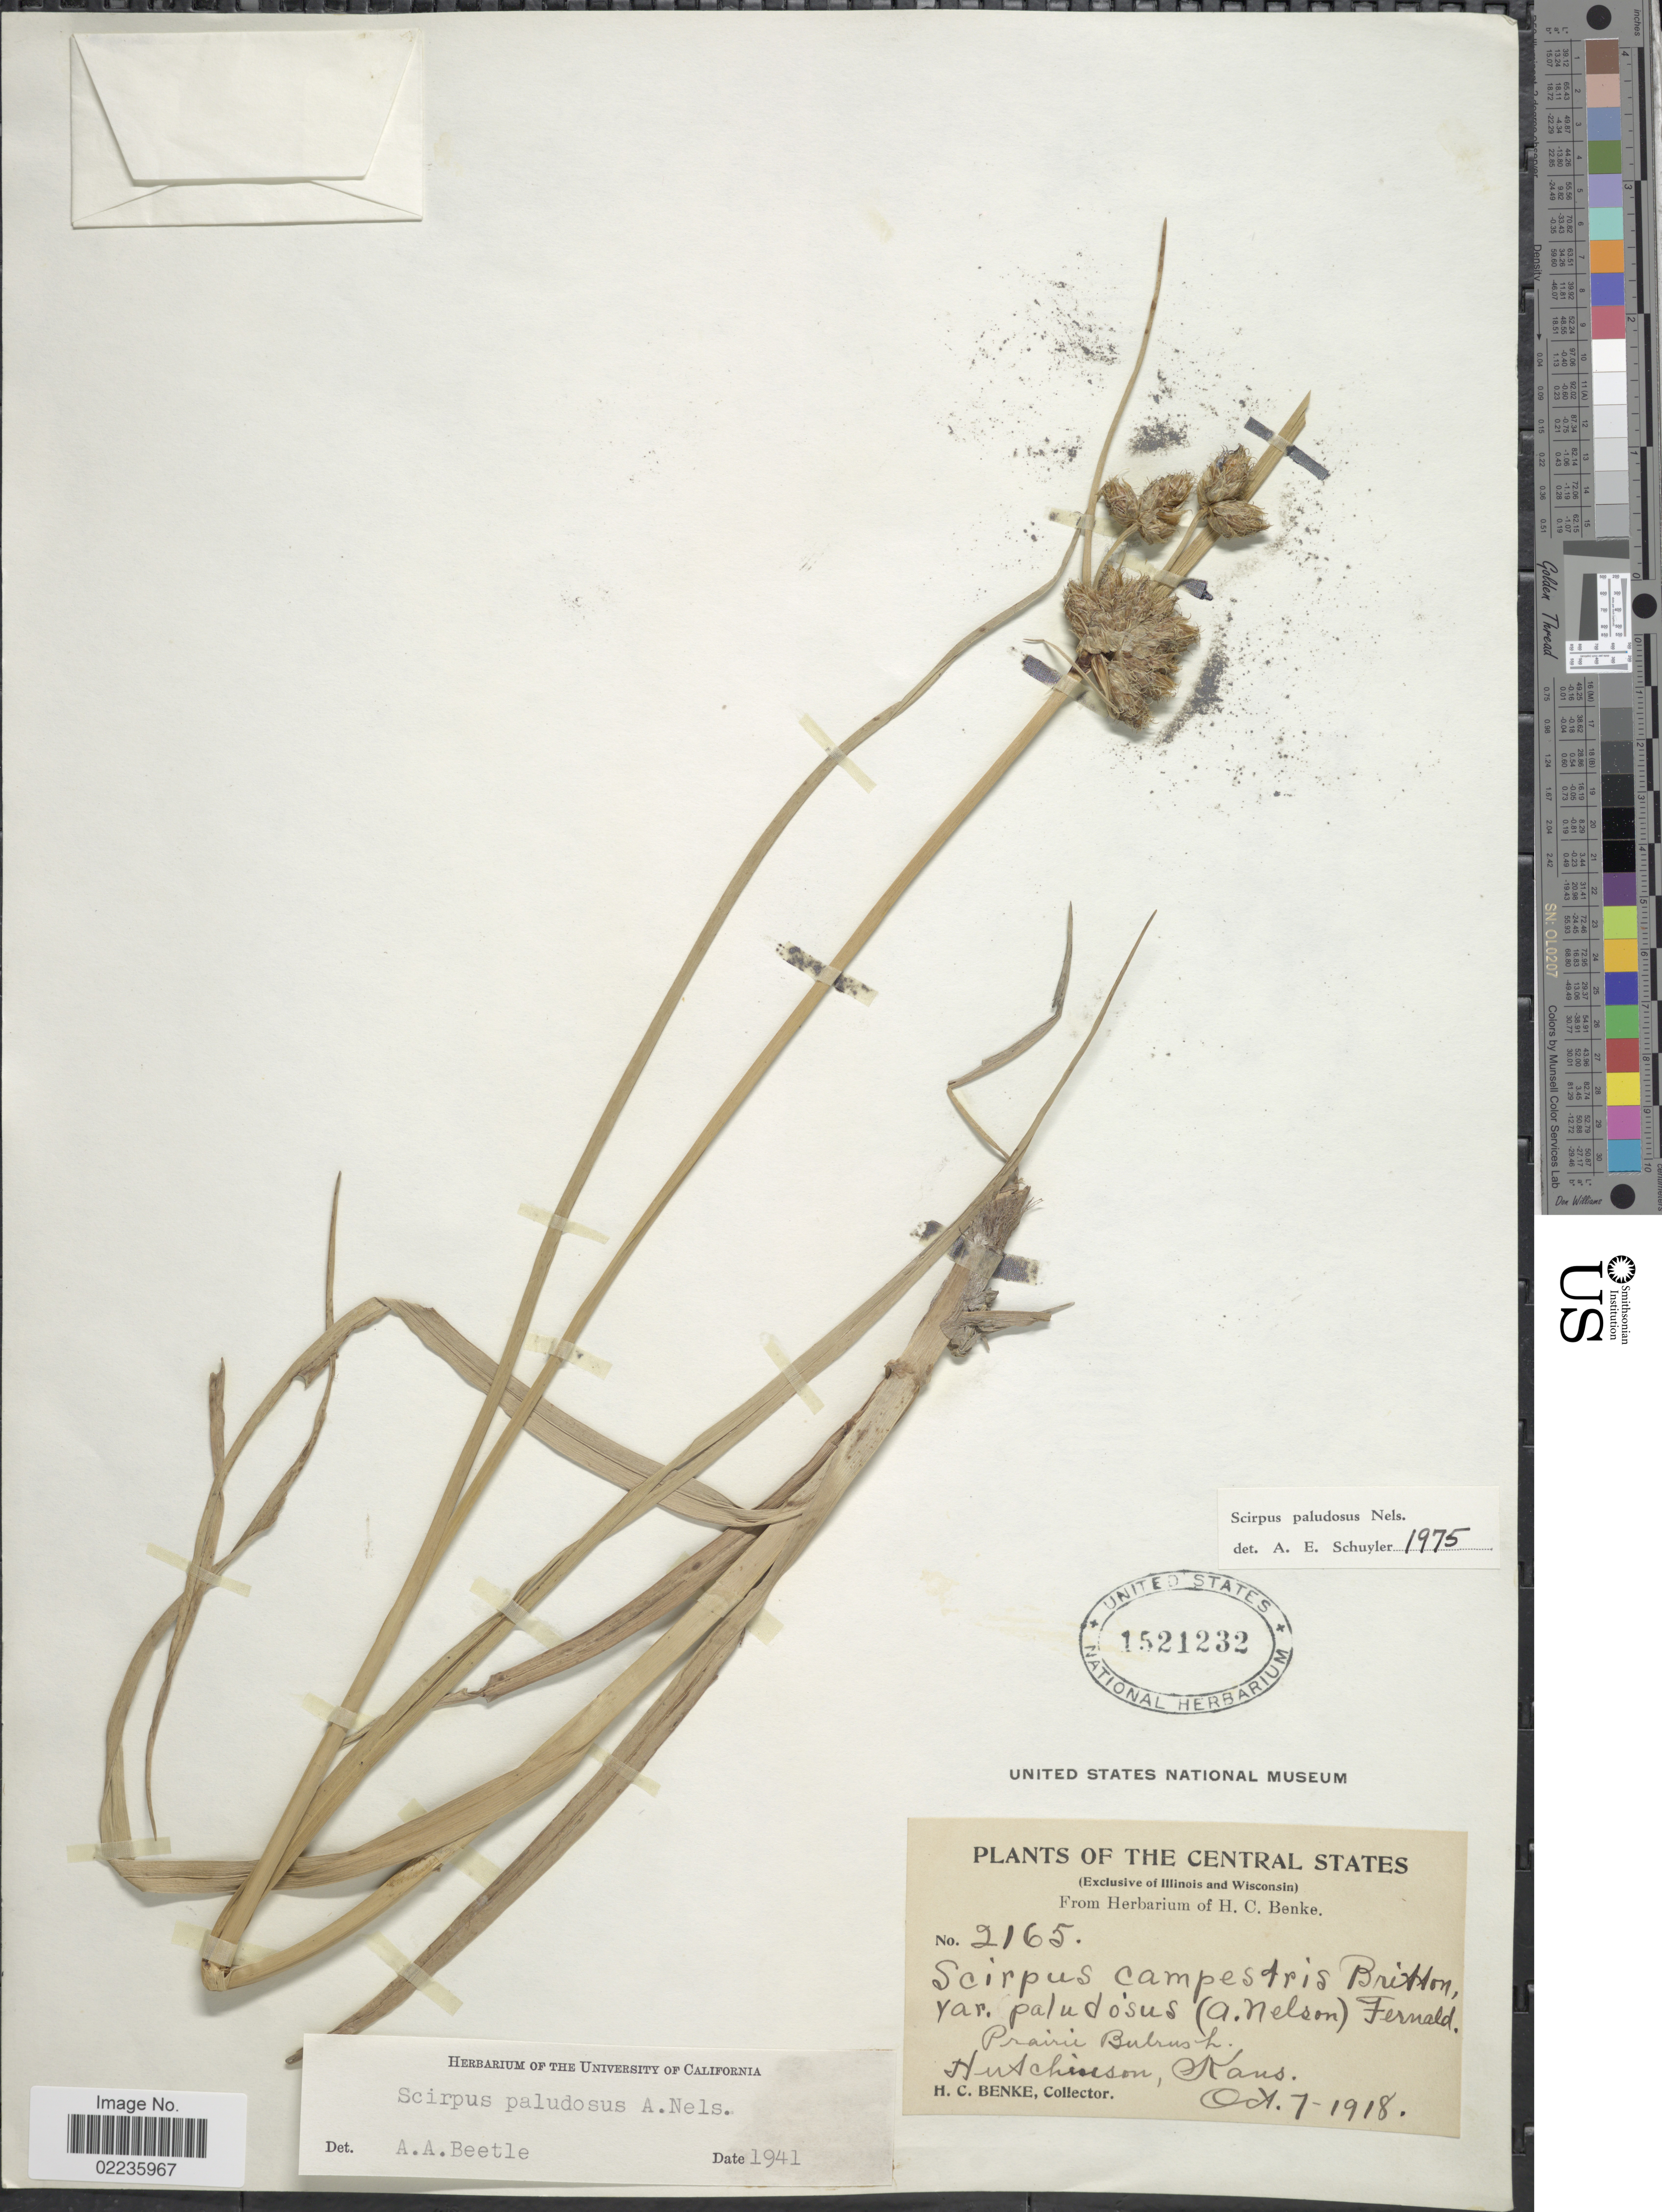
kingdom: Plantae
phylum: Tracheophyta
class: Liliopsida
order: Poales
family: Cyperaceae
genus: Bolboschoenus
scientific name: Bolboschoenus maritimus subsp. paludosus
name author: (A. Nelson) T. Koyama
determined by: Strong, M. T., (US), Smithsonian Institution - National Museum of Natural History (UNITED STATES)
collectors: H. Benke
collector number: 2165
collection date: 1918-10-07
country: United States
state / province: Kansas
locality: Central States. Prairie Bubrush. Hutchinson, Kans.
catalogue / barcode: US 1521232